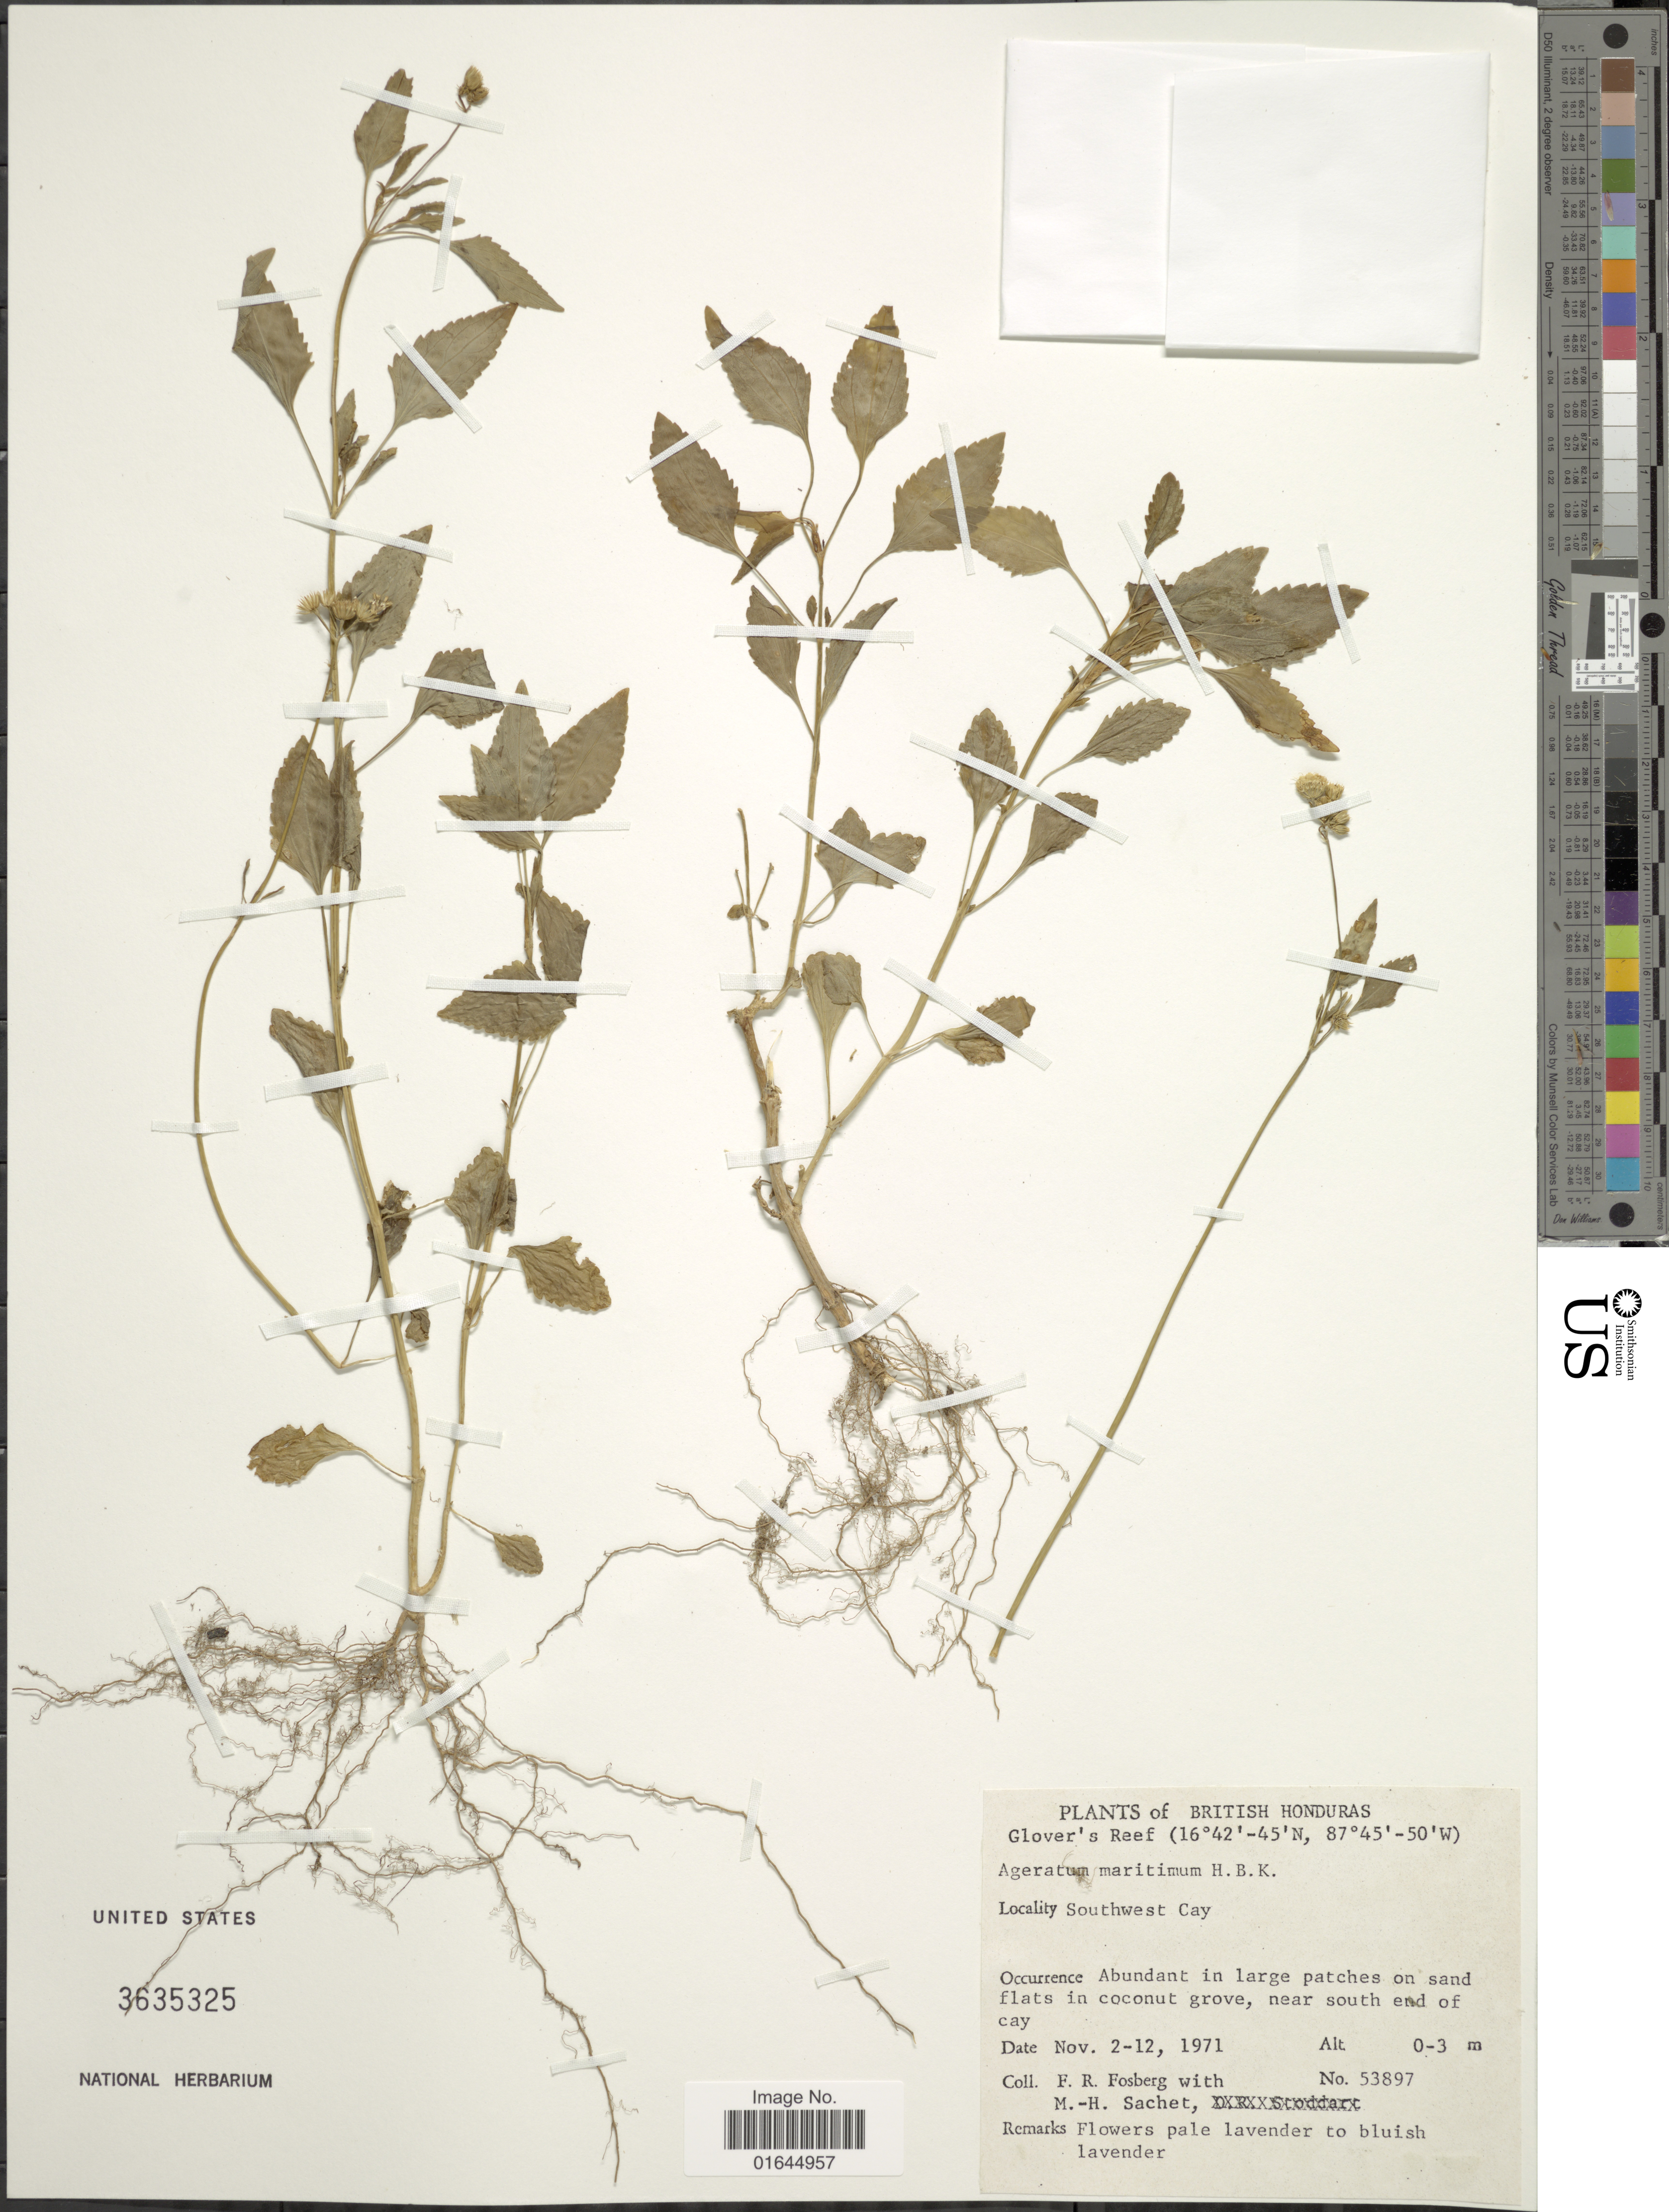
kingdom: Plantae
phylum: Tracheophyta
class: Magnoliopsida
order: Asterales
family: Asteraceae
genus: Ageratum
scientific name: Ageratum littorale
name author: A. Gray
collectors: F. R. Fosberg & M.-H. Sachet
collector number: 53897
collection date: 1971-11-02/1971-11-12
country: Belize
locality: British Honduras, Southwest Cay. Glover's Reef.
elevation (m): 0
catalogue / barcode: US 3635325